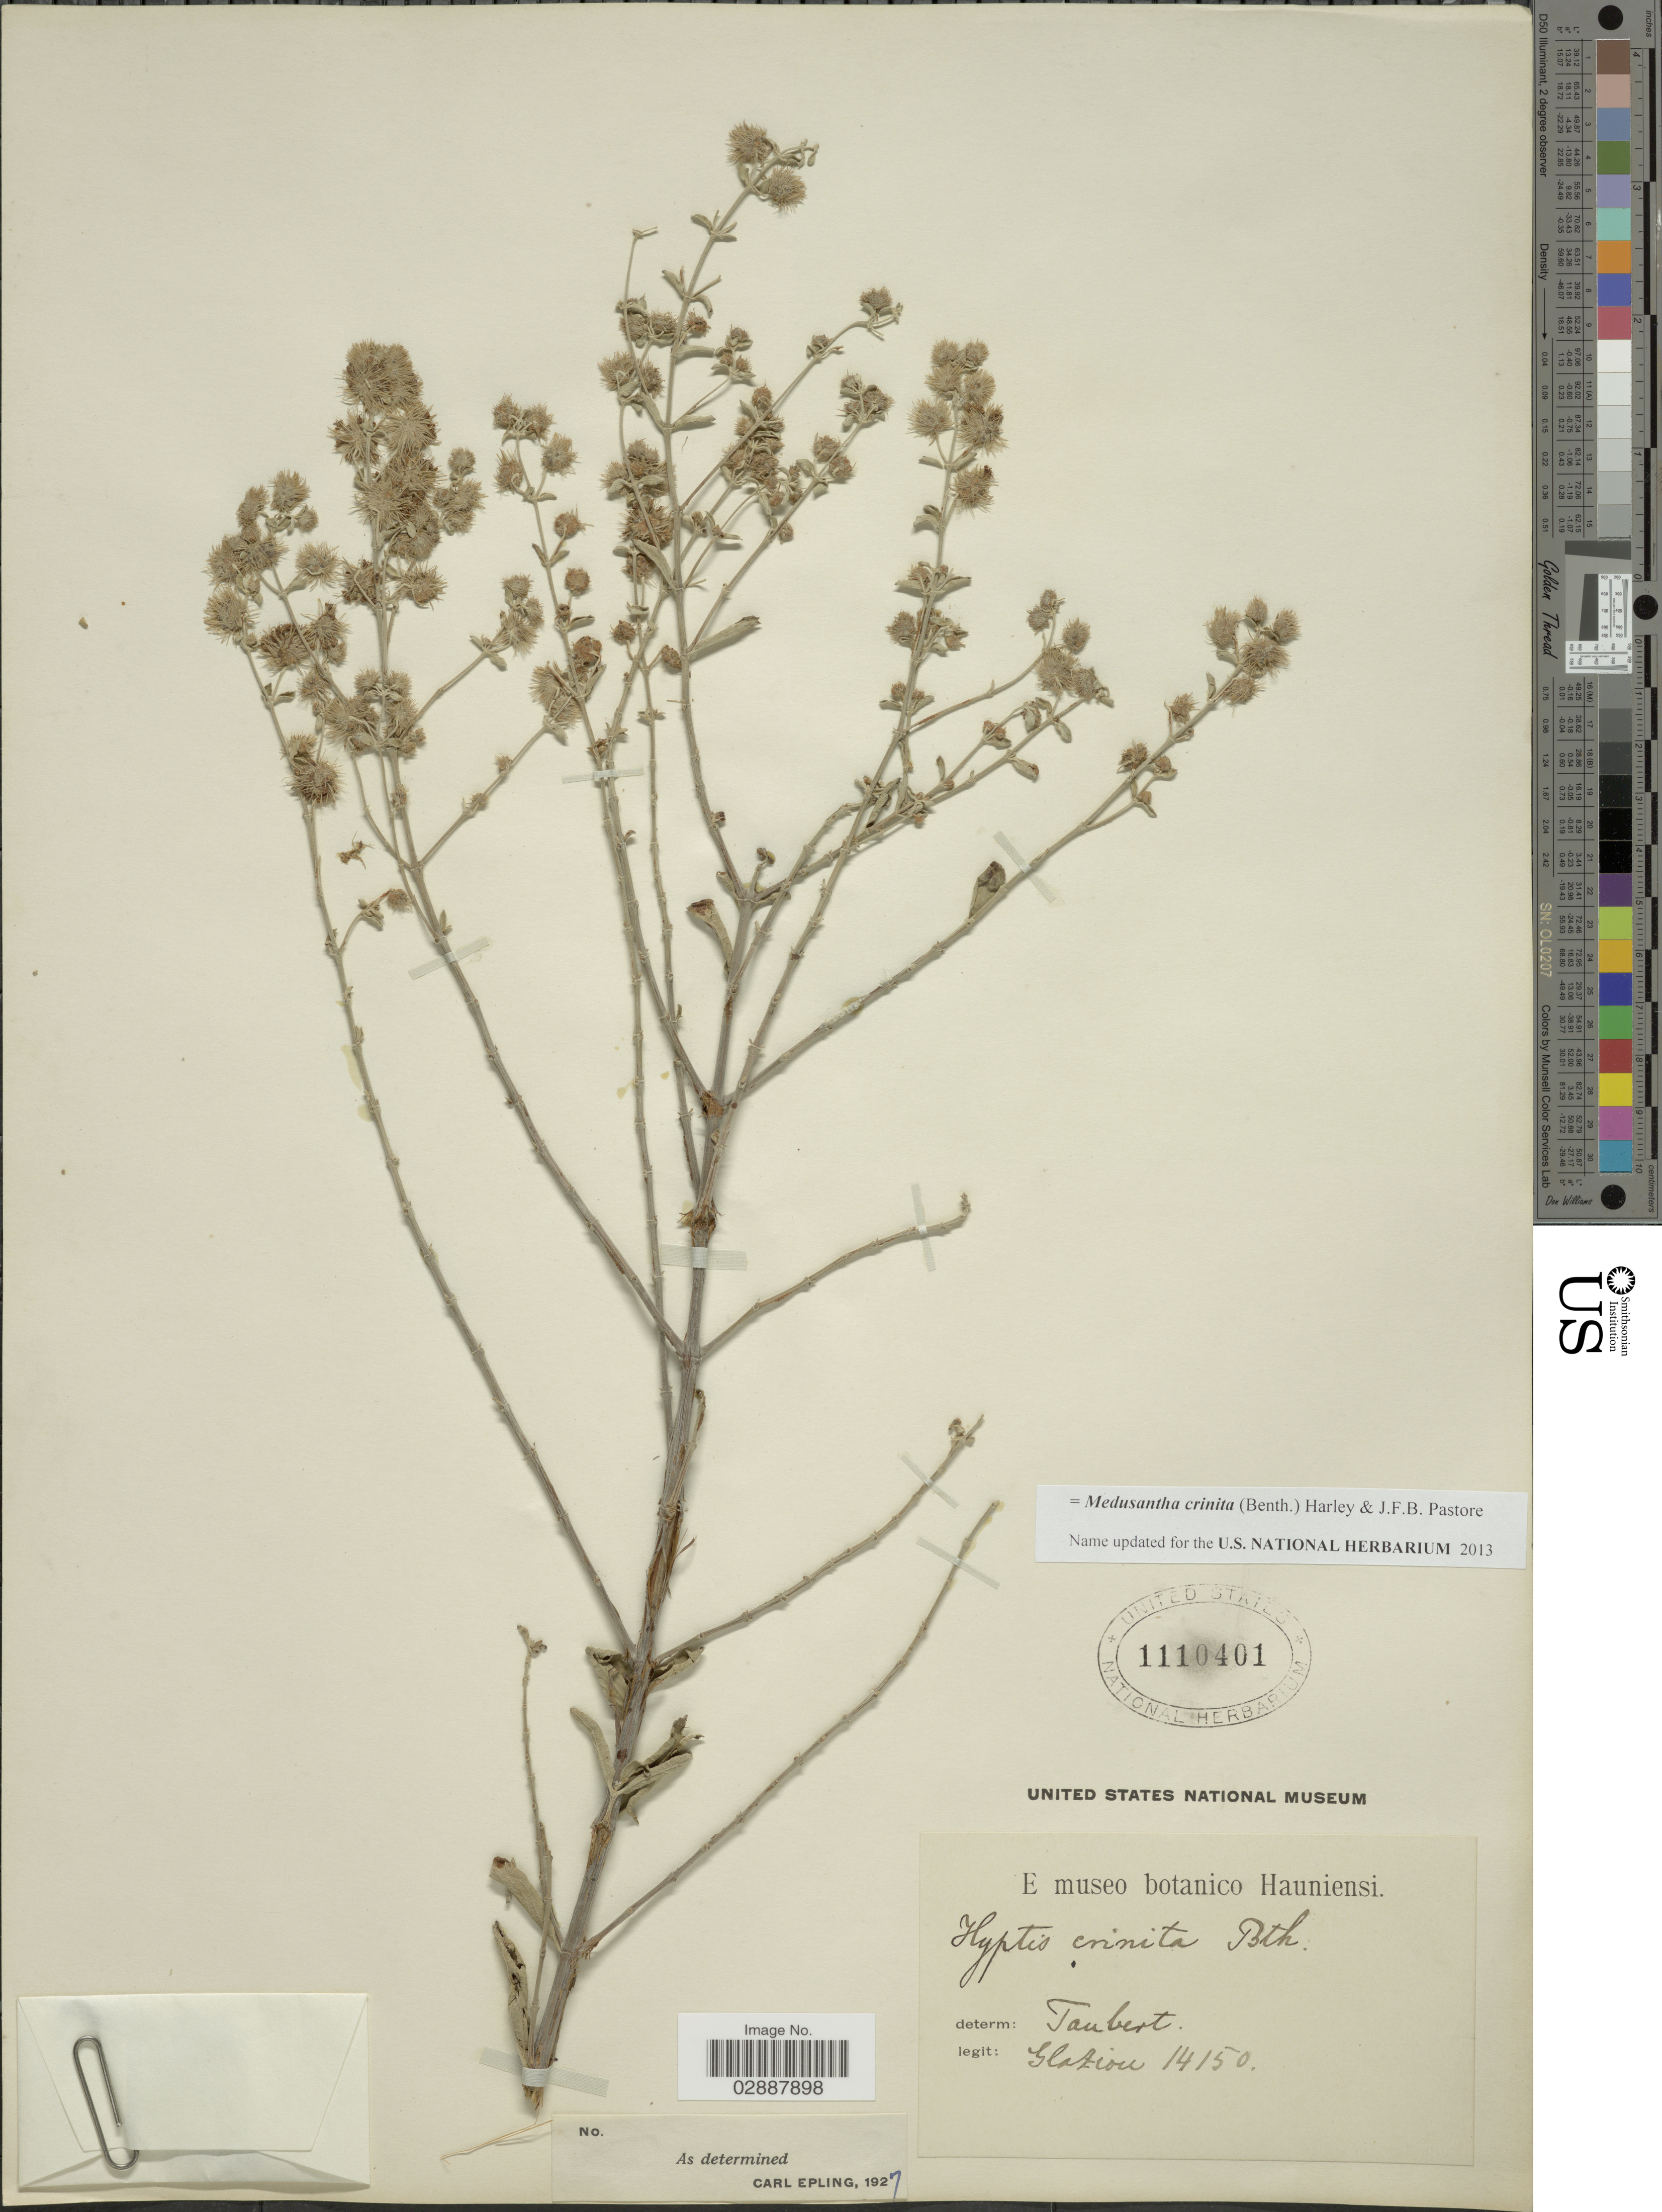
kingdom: Plantae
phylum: Tracheophyta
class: Magnoliopsida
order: Lamiales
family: Lamiaceae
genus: Medusantha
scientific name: Medusantha crinita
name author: (Benth.) Harley & J.F.B. Pastore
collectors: Glaziou, --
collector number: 14150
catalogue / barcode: US 1110401